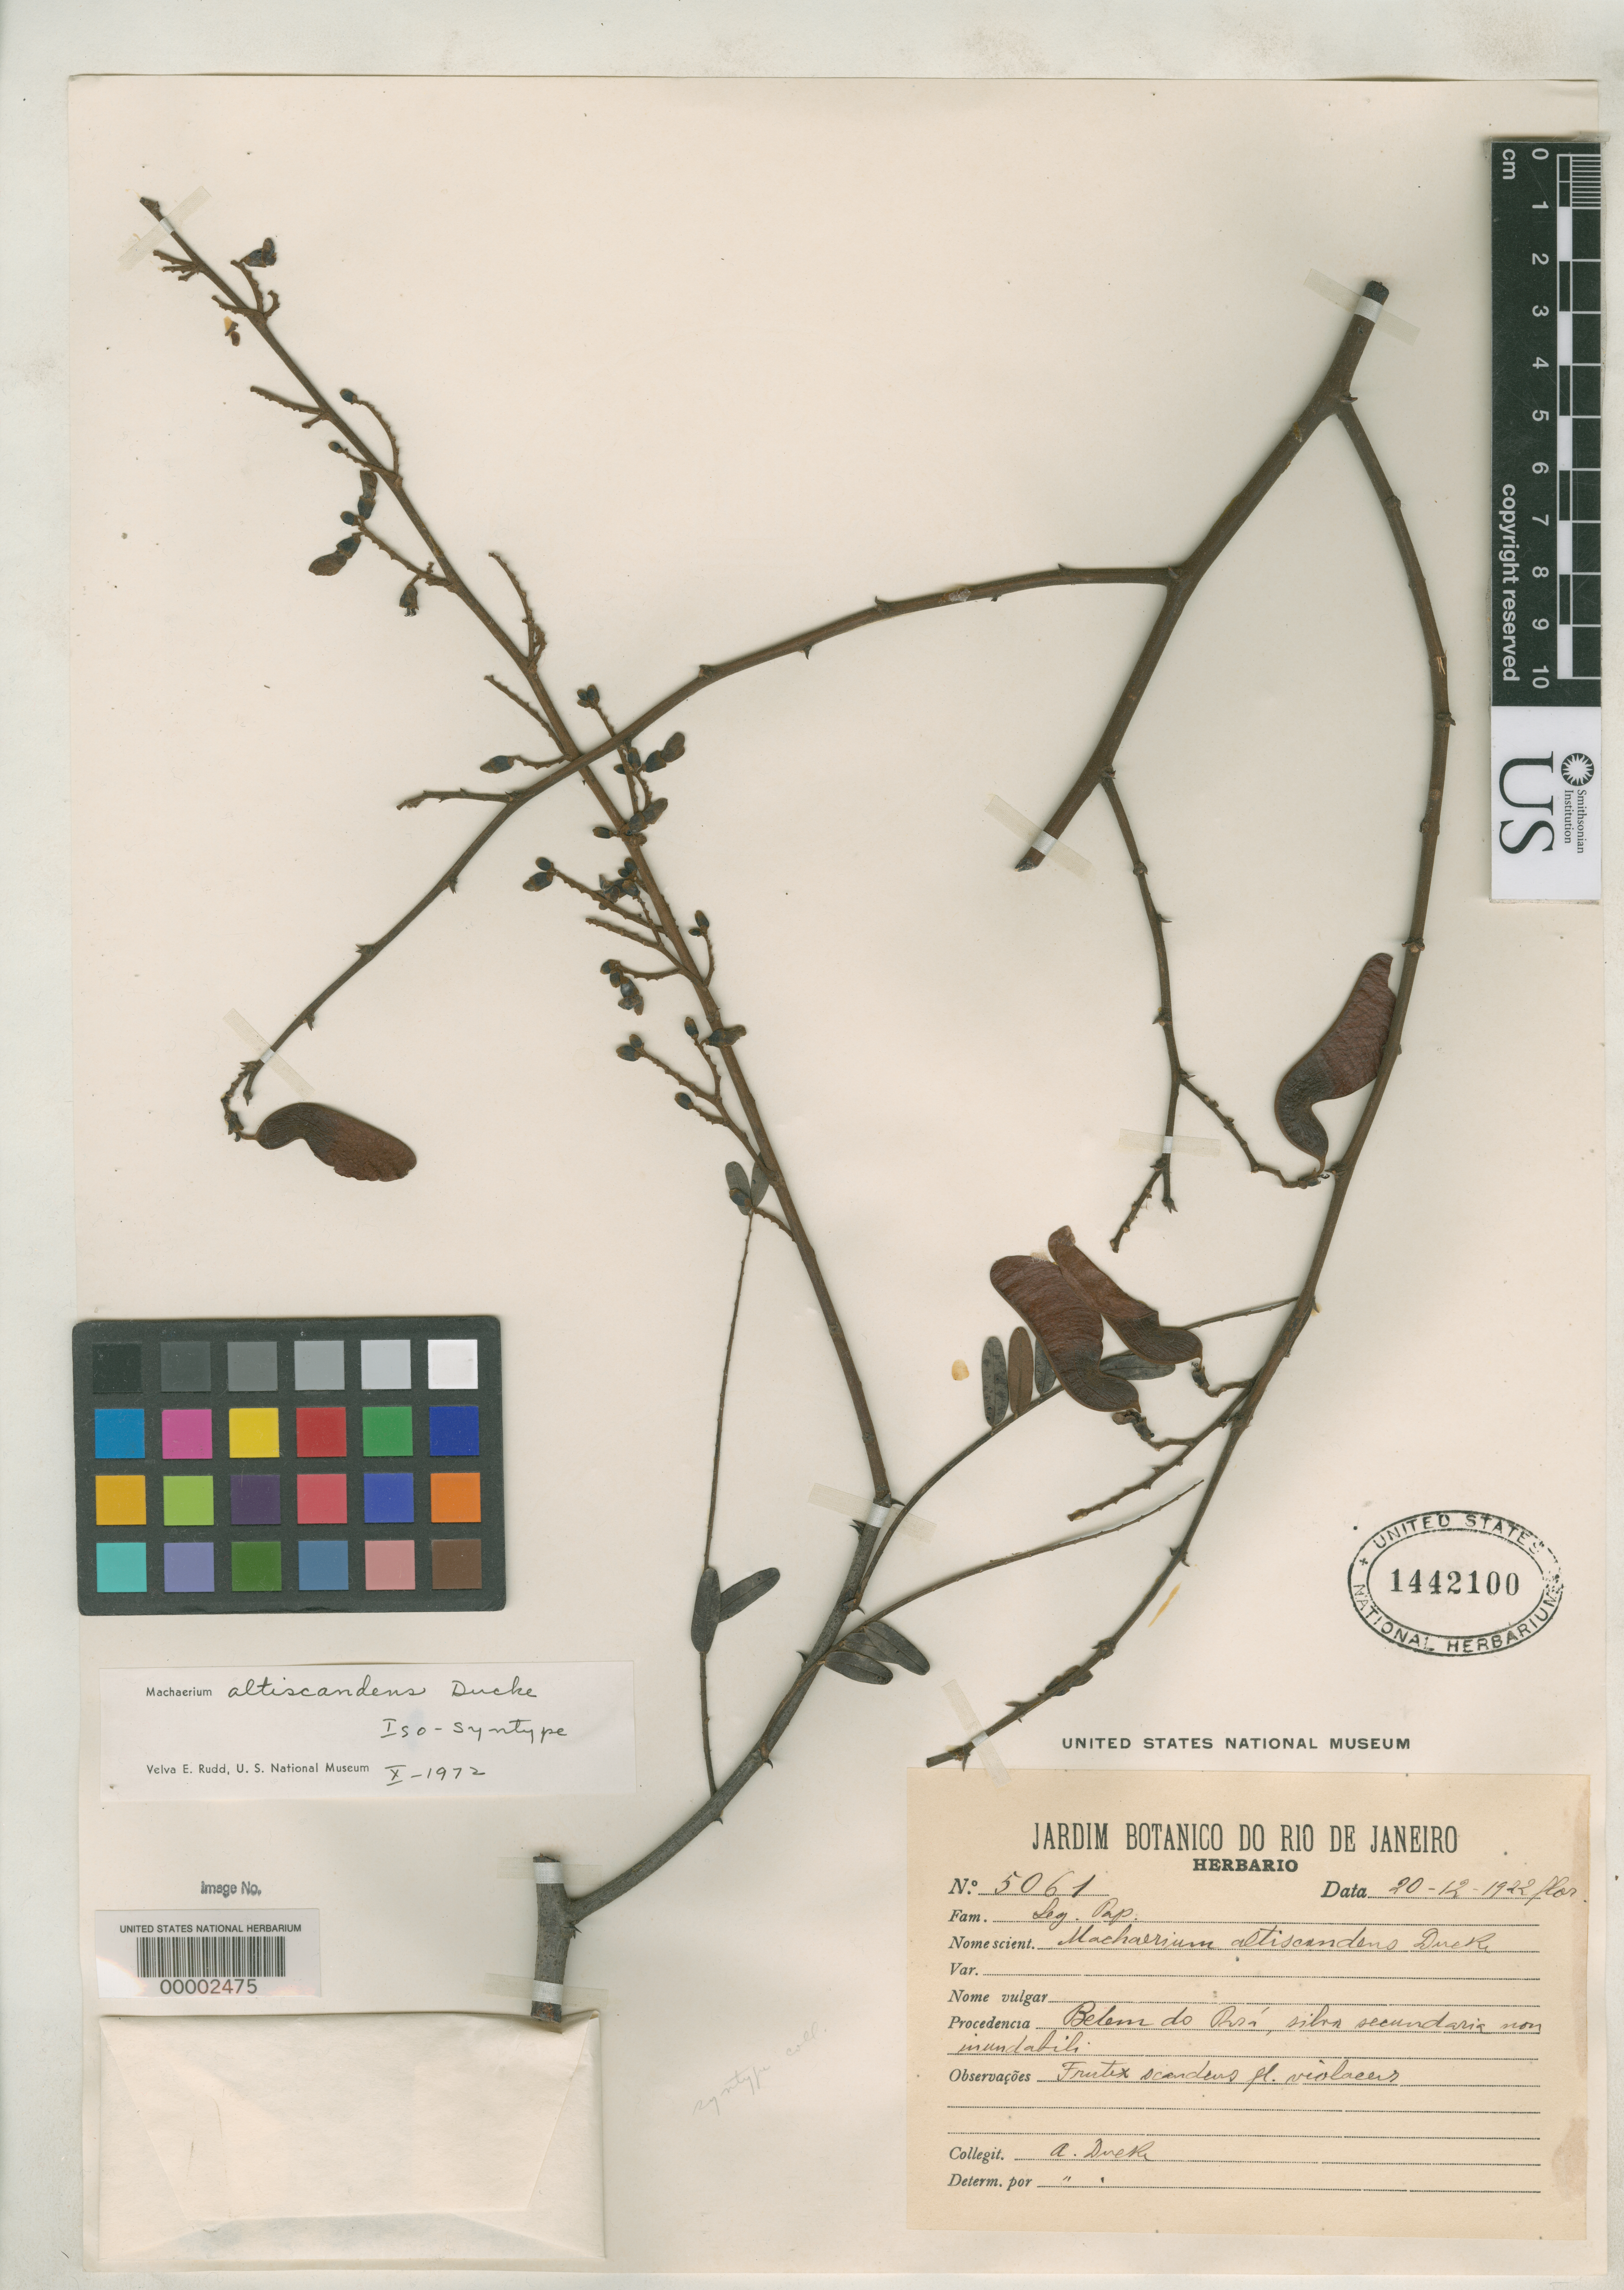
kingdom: Plantae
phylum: Tracheophyta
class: Magnoliopsida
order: Fabales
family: Fabaceae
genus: Machaerium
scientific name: Machaerium altiscandens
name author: Ducke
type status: Syntype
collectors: A. Ducke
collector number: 5061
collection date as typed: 20 Dec 1922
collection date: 1922-12-20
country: Brazil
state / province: Minas Gerais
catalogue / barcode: US 1442100